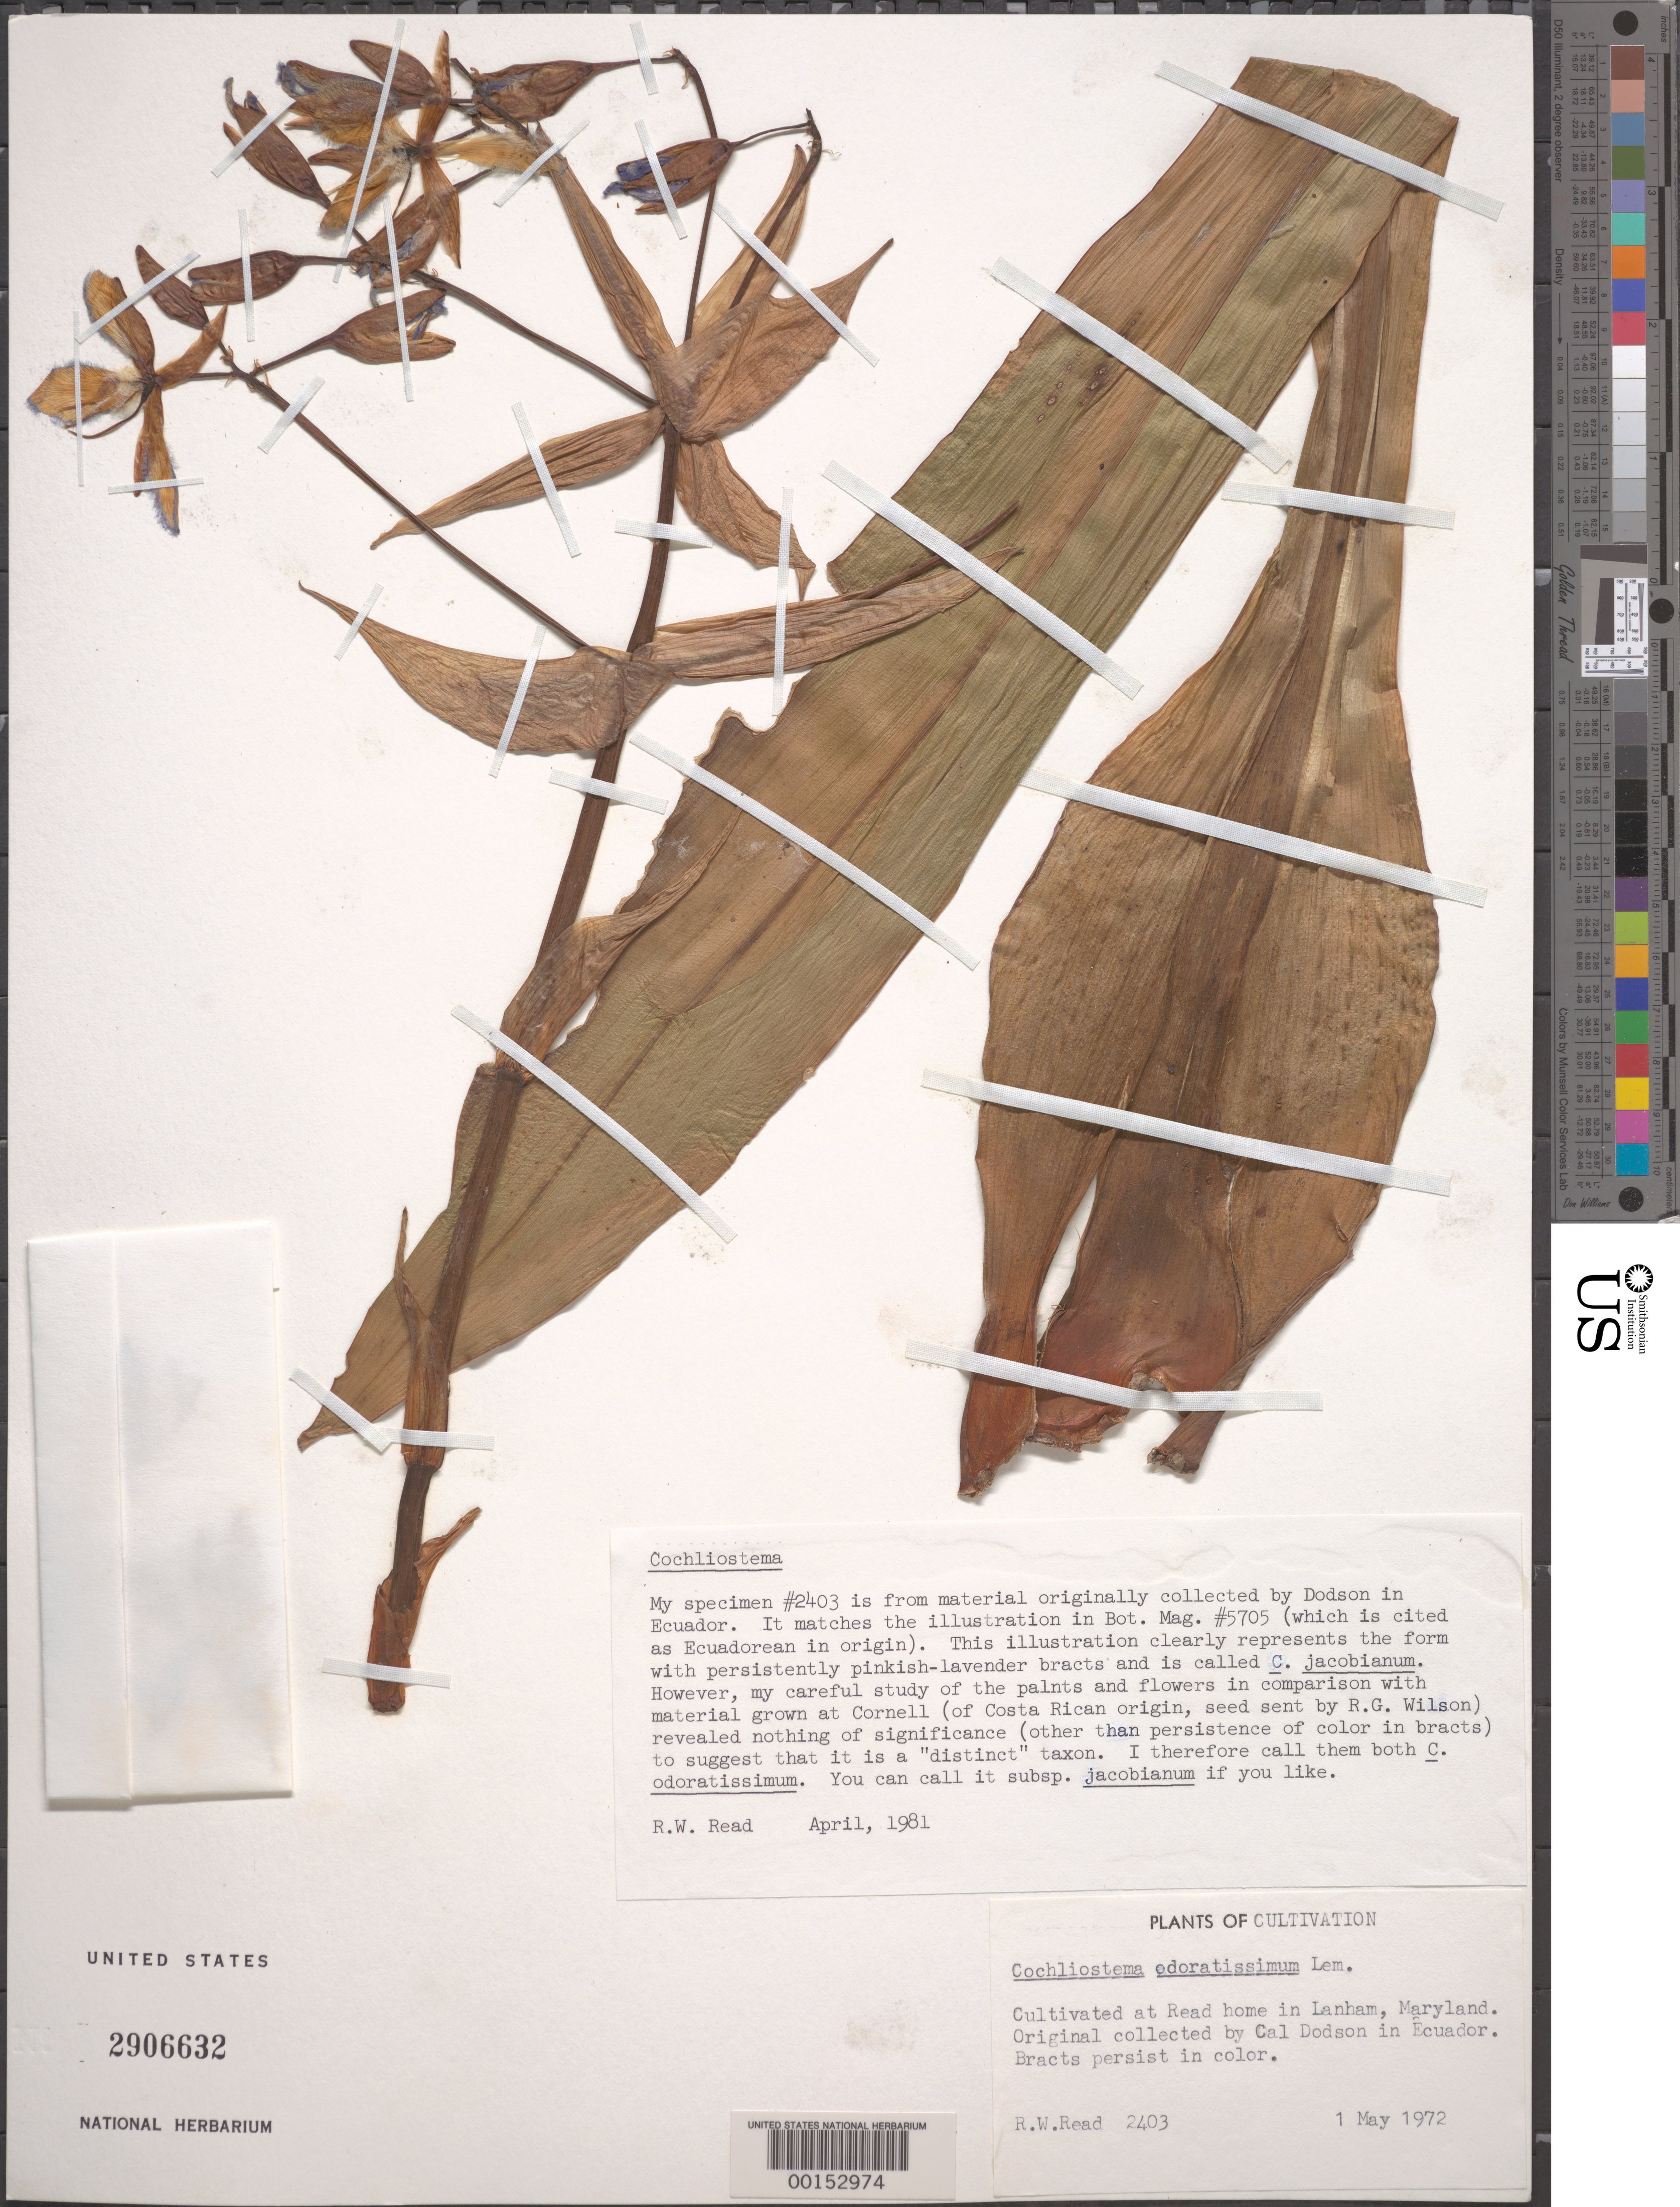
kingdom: Plantae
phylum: Tracheophyta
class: Liliopsida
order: Commelinales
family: Commelinaceae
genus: Cochliostema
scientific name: Cochliostema odoratissimum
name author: Lem.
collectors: R. W. Read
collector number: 2403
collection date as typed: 01 May 1972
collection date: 1972-05-01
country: Ecuador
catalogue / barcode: US 2906632